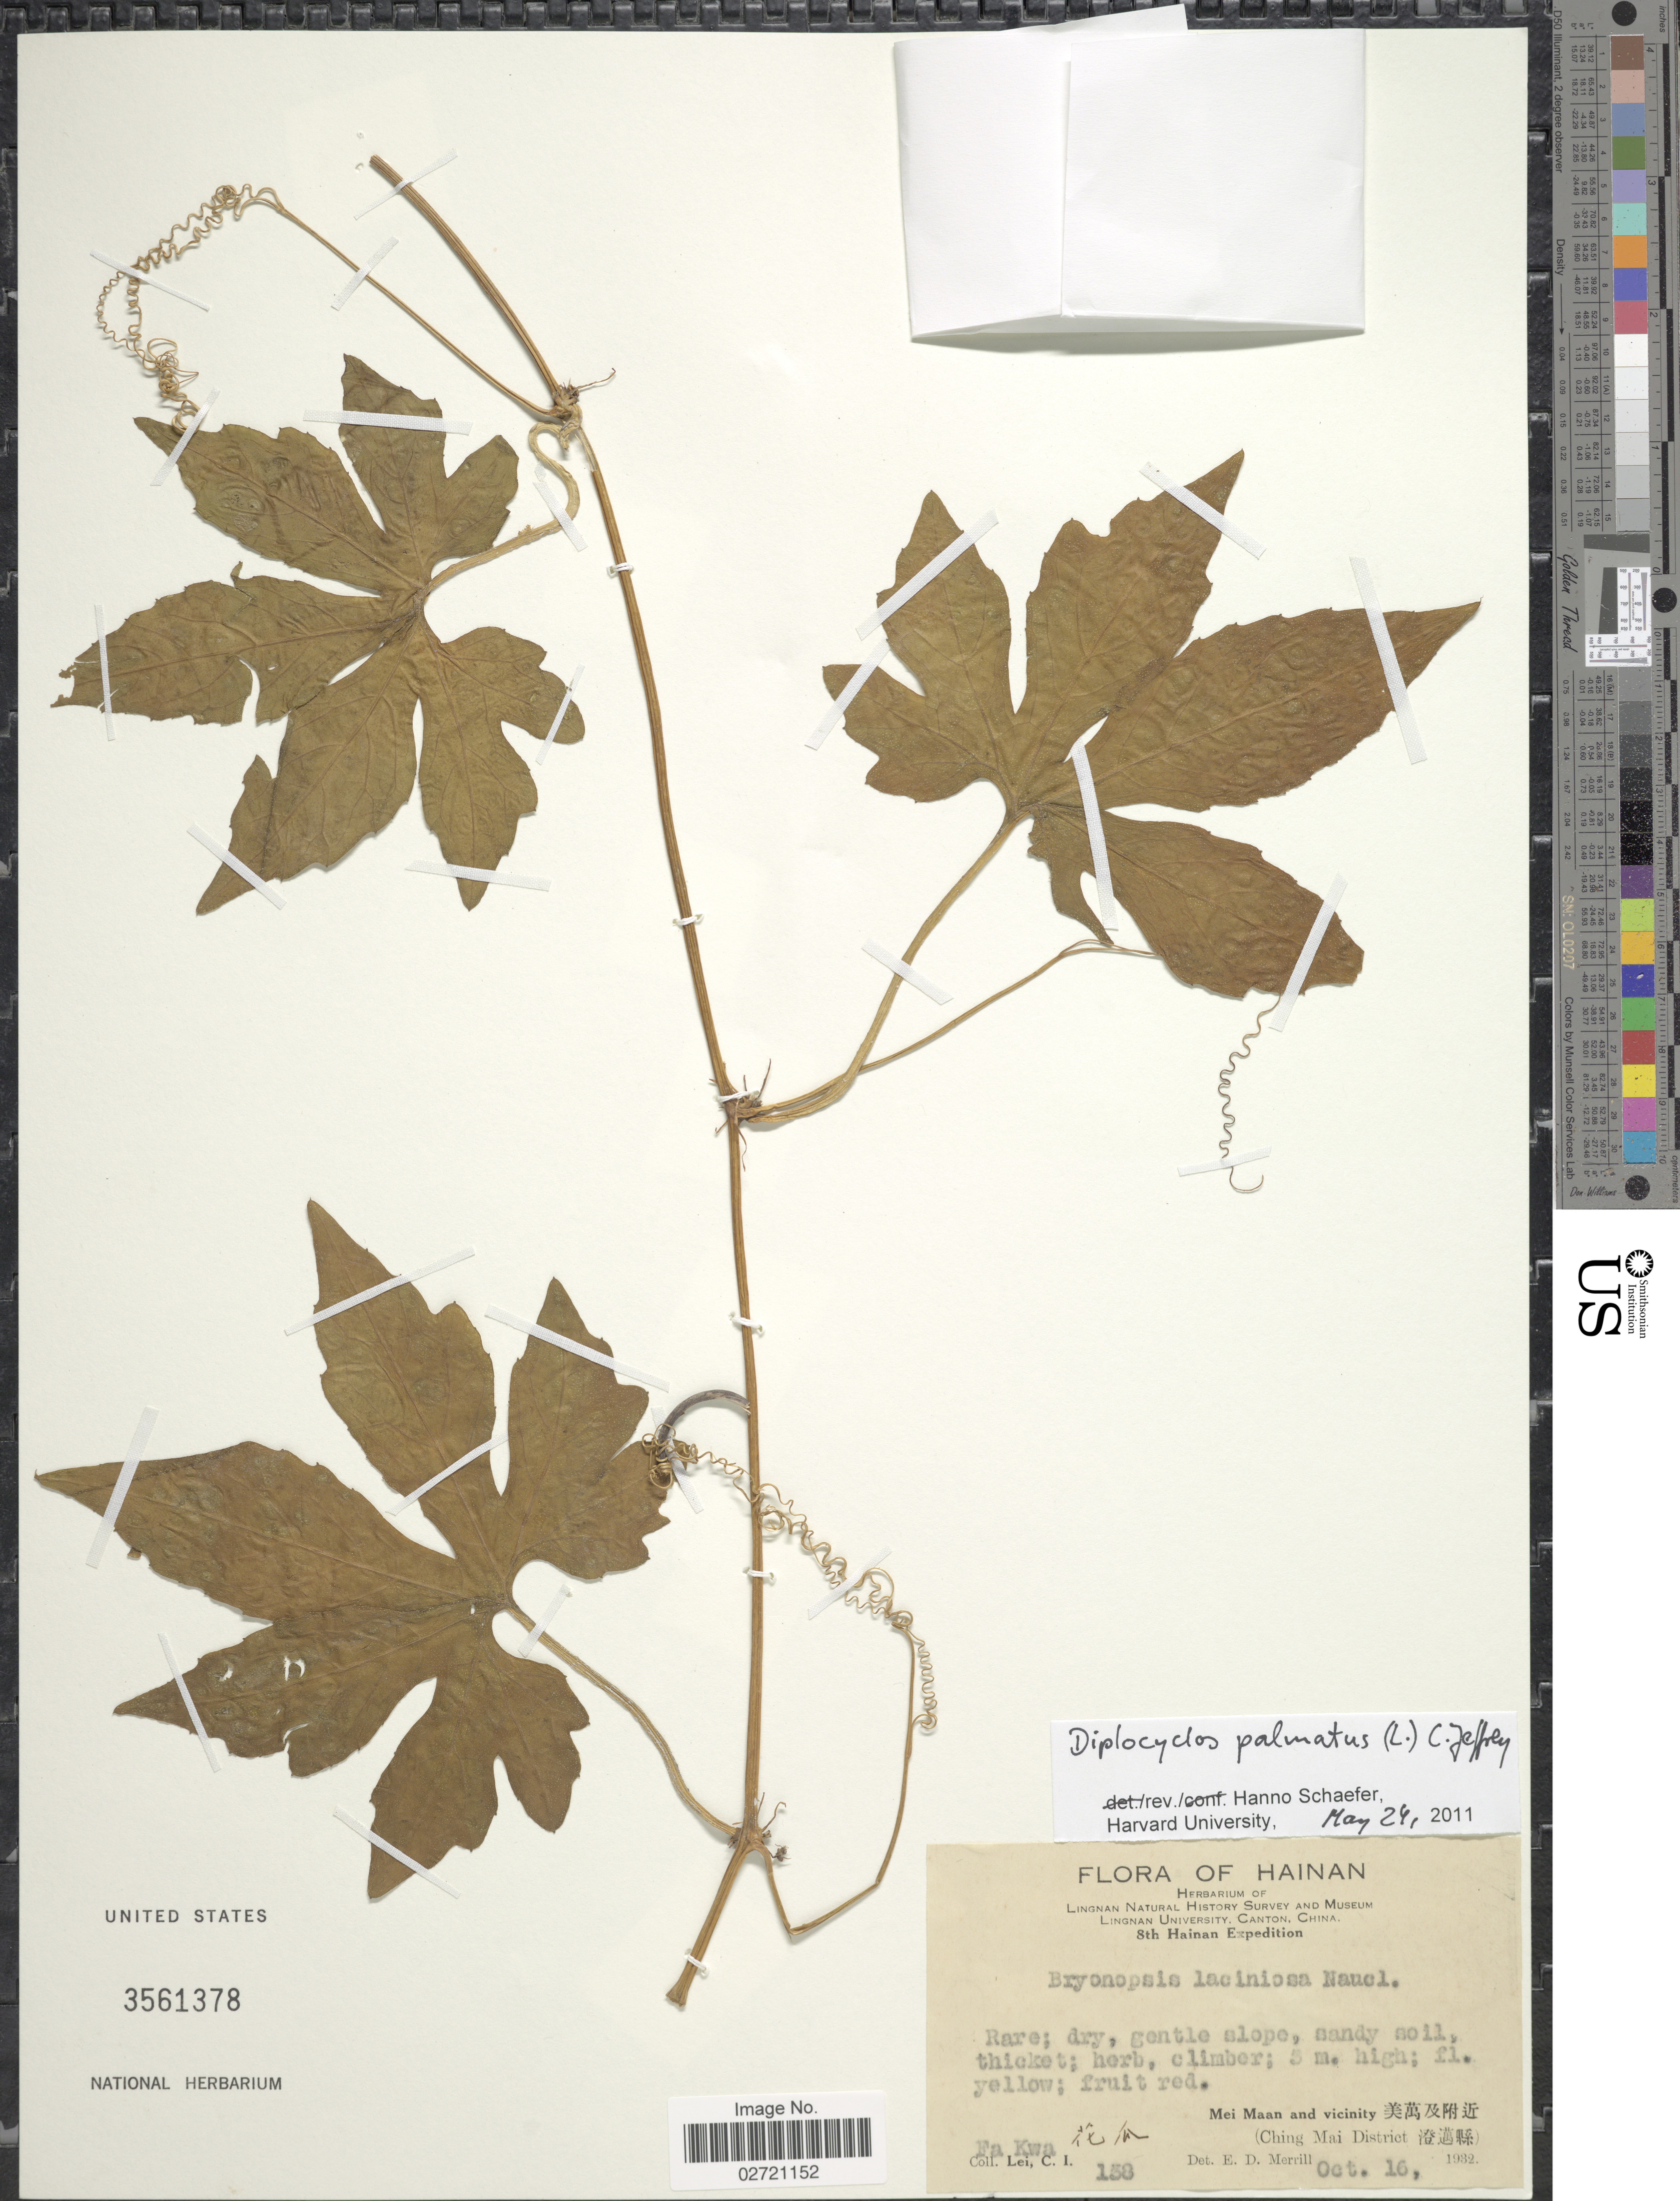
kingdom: Plantae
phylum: Tracheophyta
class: Magnoliopsida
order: Cucurbitales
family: Cucurbitaceae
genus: Diplocyclos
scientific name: Diplocyclos palmatus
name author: (L.) C. Jeffrey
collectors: C. I. Lei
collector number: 138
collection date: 1932-10-16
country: China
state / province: Hainan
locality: Mei Maan and vicinity (Ching Mai District). Fa Kwa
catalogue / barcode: US 3561378